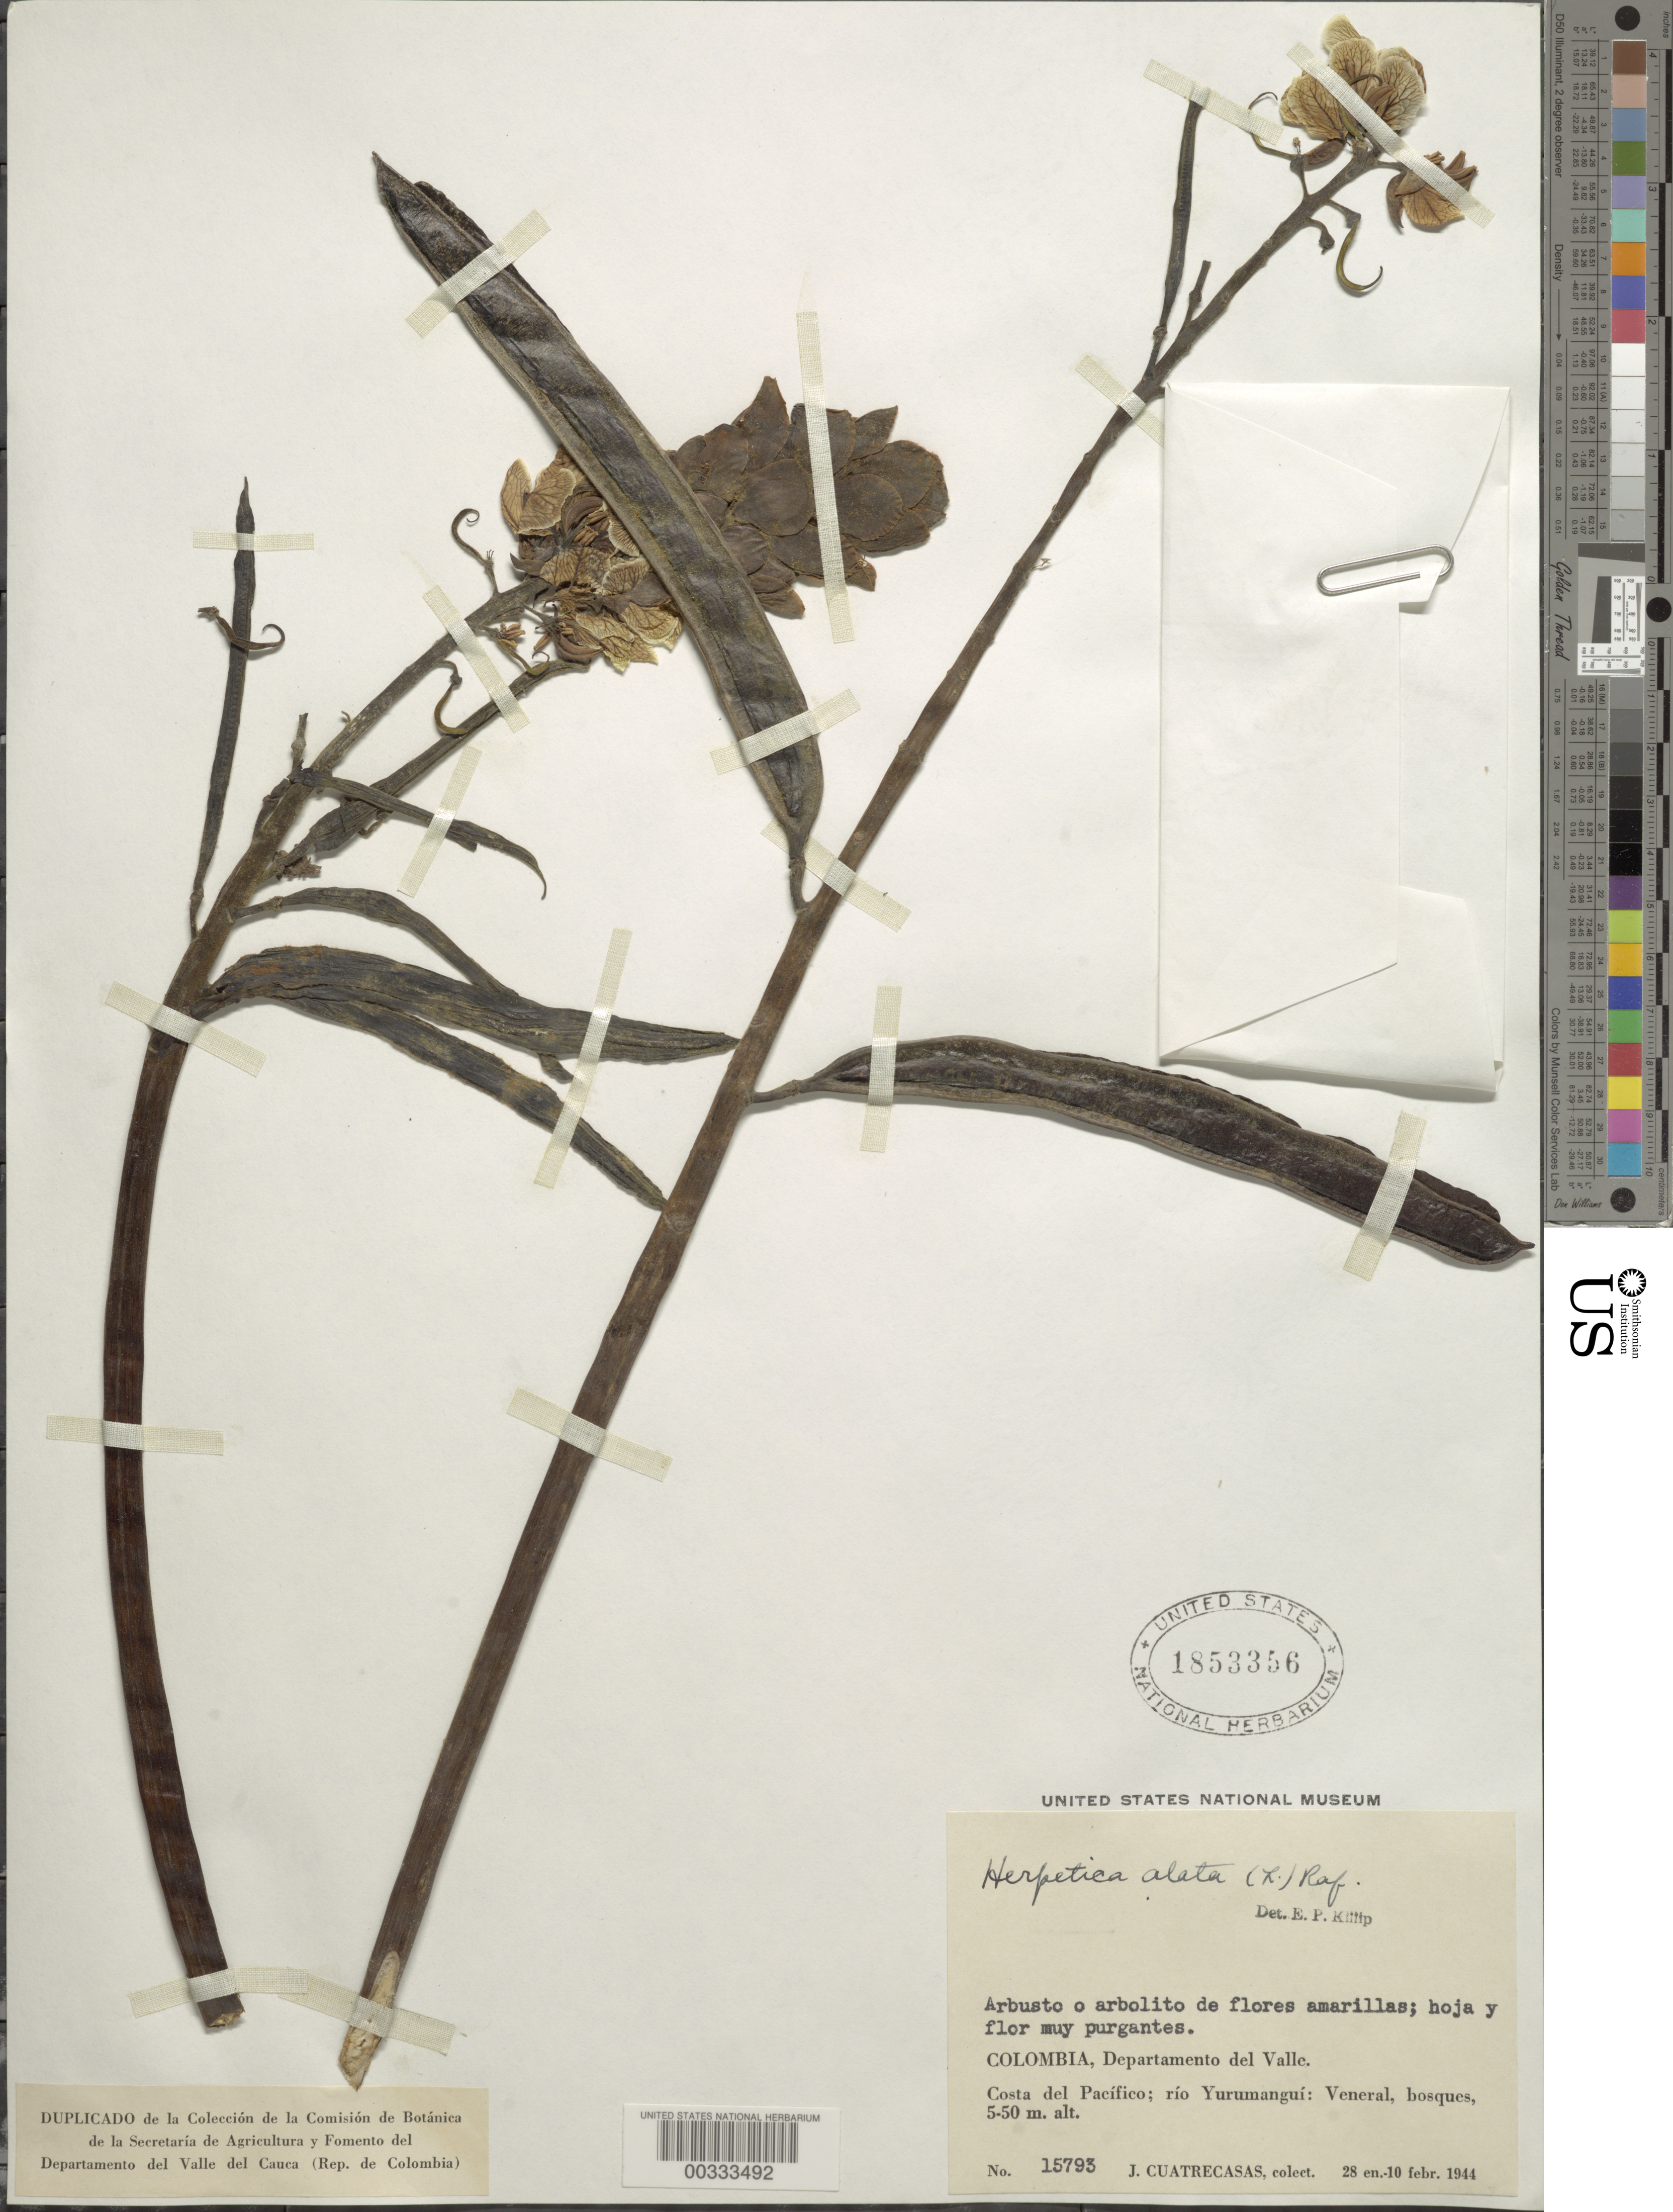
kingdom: Plantae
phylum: Tracheophyta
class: Magnoliopsida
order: Fabales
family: Fabaceae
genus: Senna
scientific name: Senna alata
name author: (L.) Roxb.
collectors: J. Cuatrecasas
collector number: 15793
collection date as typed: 28 Jan 1944 to 10 Feb 1944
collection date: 1944-01-28/1944-02-10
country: Colombia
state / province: Valle del Cauca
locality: Costa del Pacifico; Rio Yurumangui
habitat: Forest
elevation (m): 5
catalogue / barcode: US 1853356